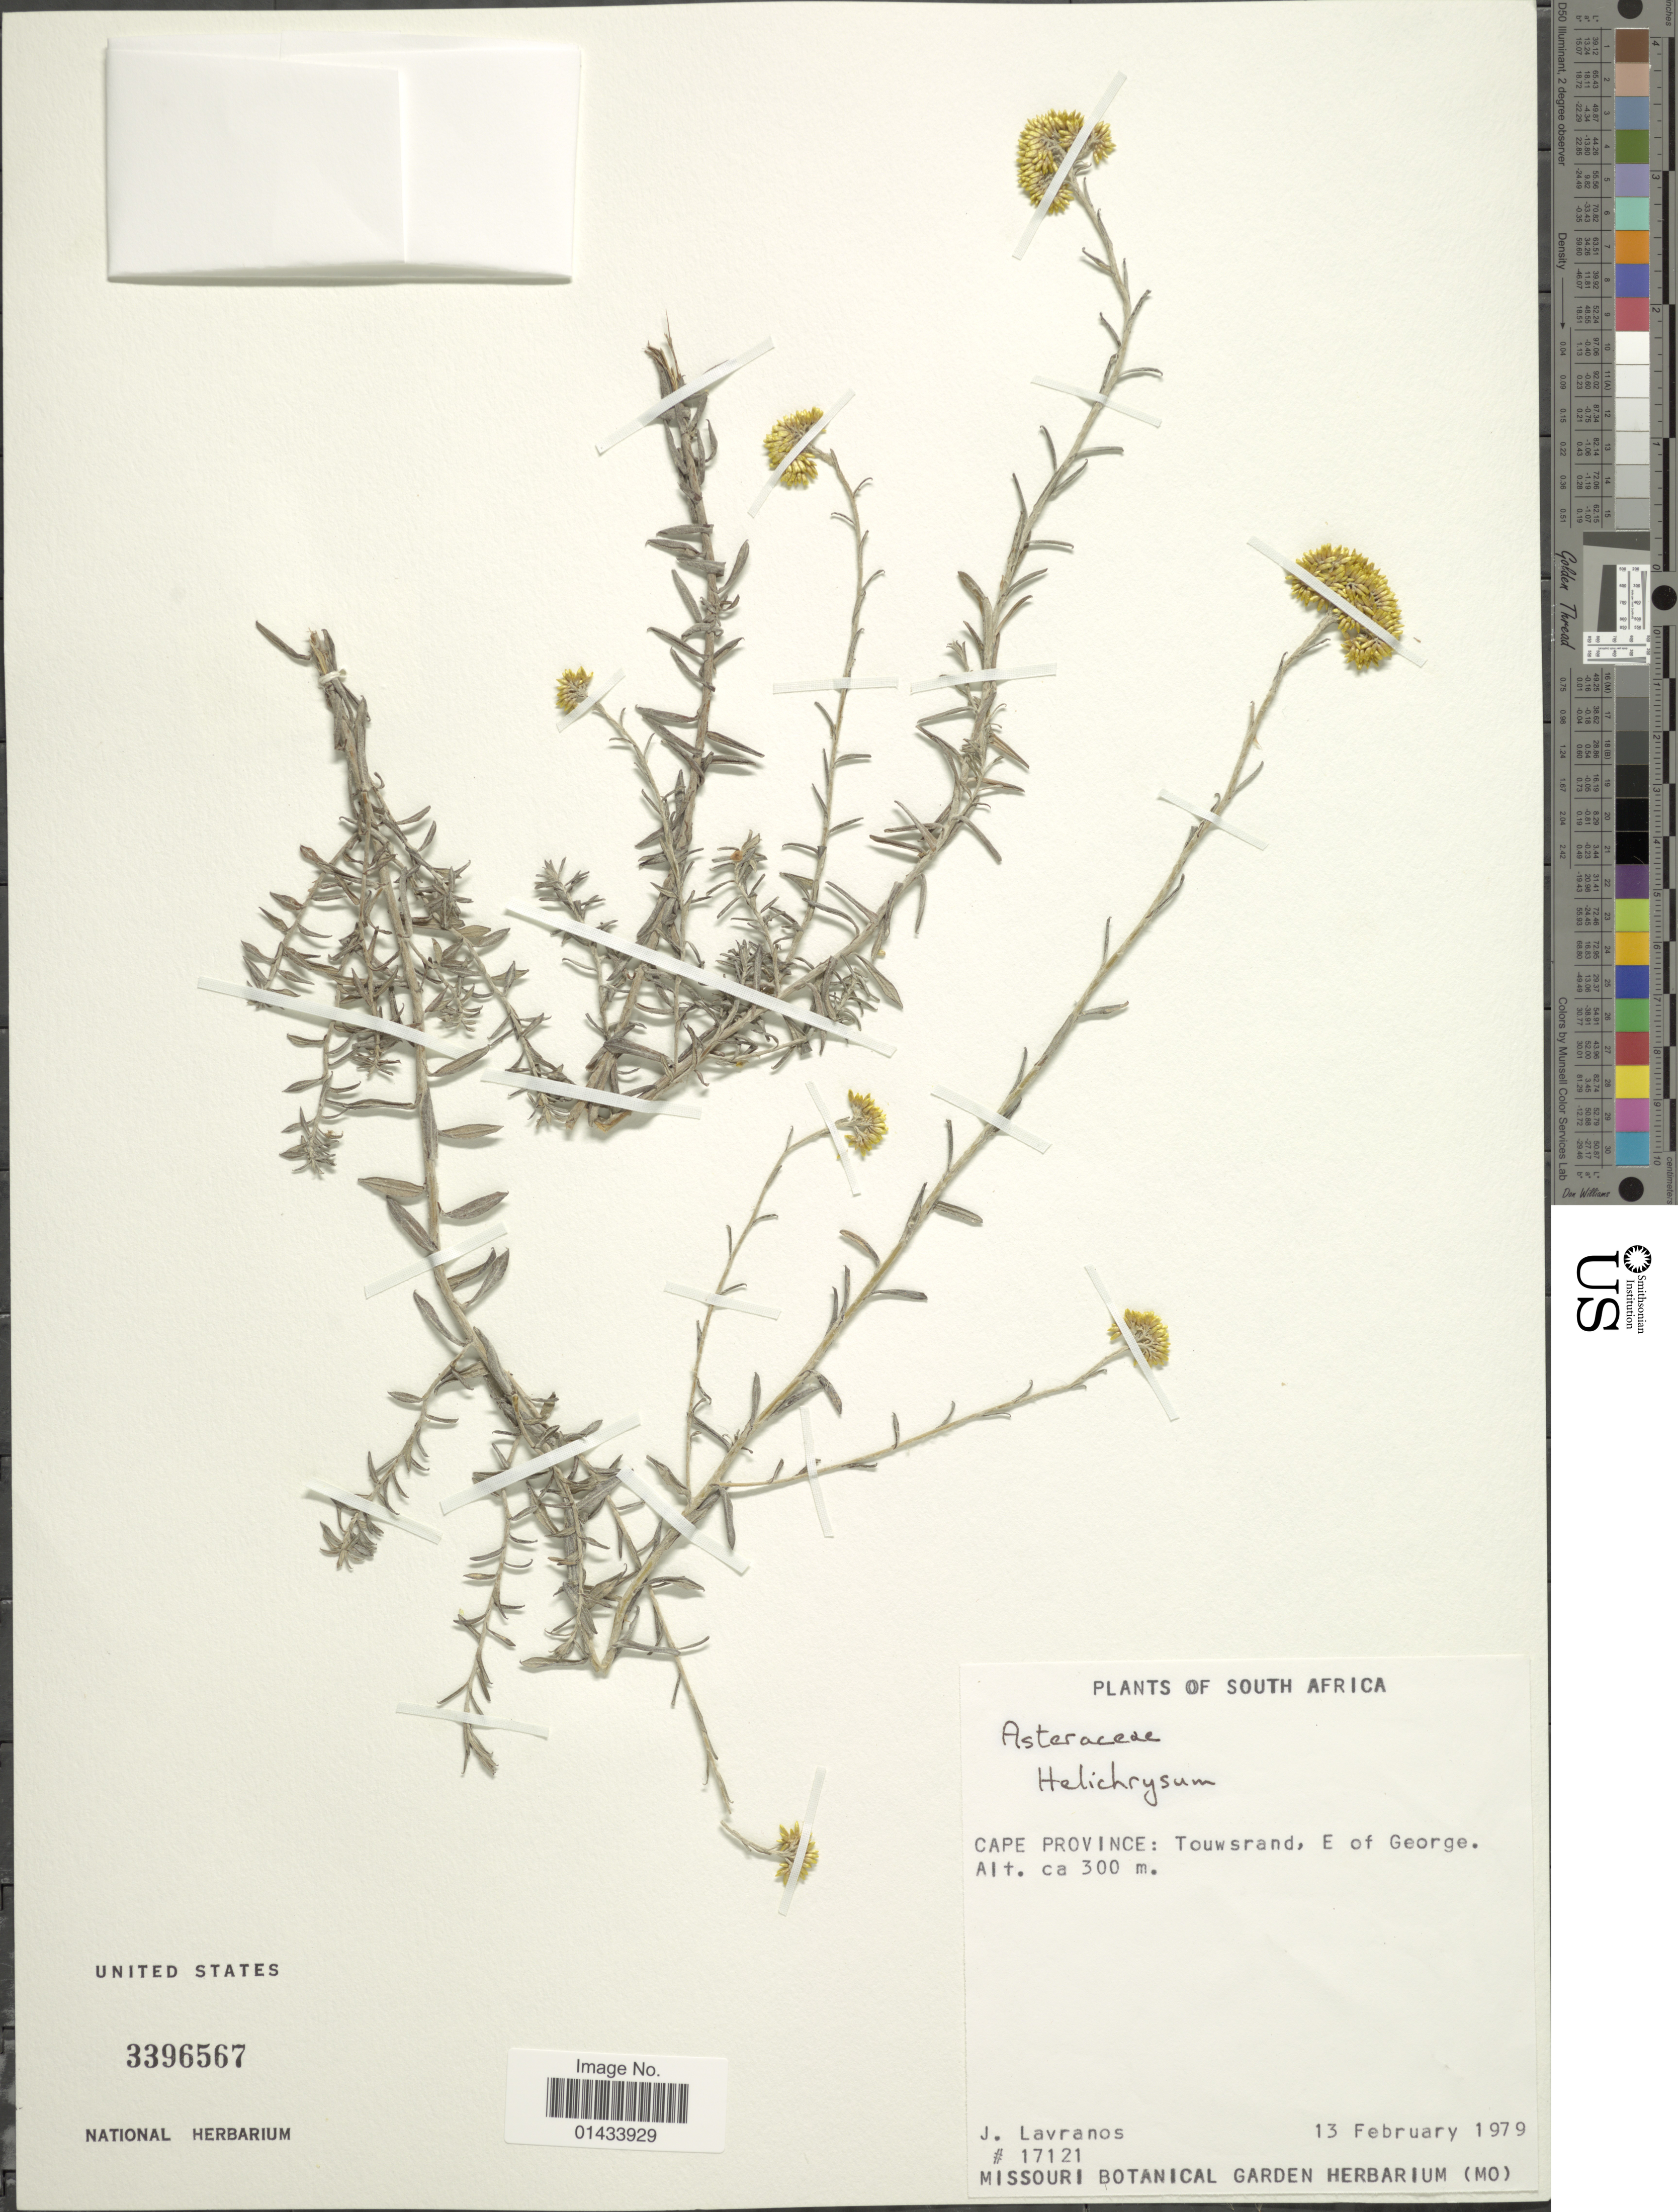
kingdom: Plantae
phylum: Tracheophyta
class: Magnoliopsida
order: Asterales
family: Asteraceae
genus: Helichrysum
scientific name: Helichrysum sp.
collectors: J. Lavranos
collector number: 17121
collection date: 1979-02-13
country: South Africa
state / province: Western Cape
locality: South Africa, Touwsrand, E of George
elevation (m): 300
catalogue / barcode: US 3396567